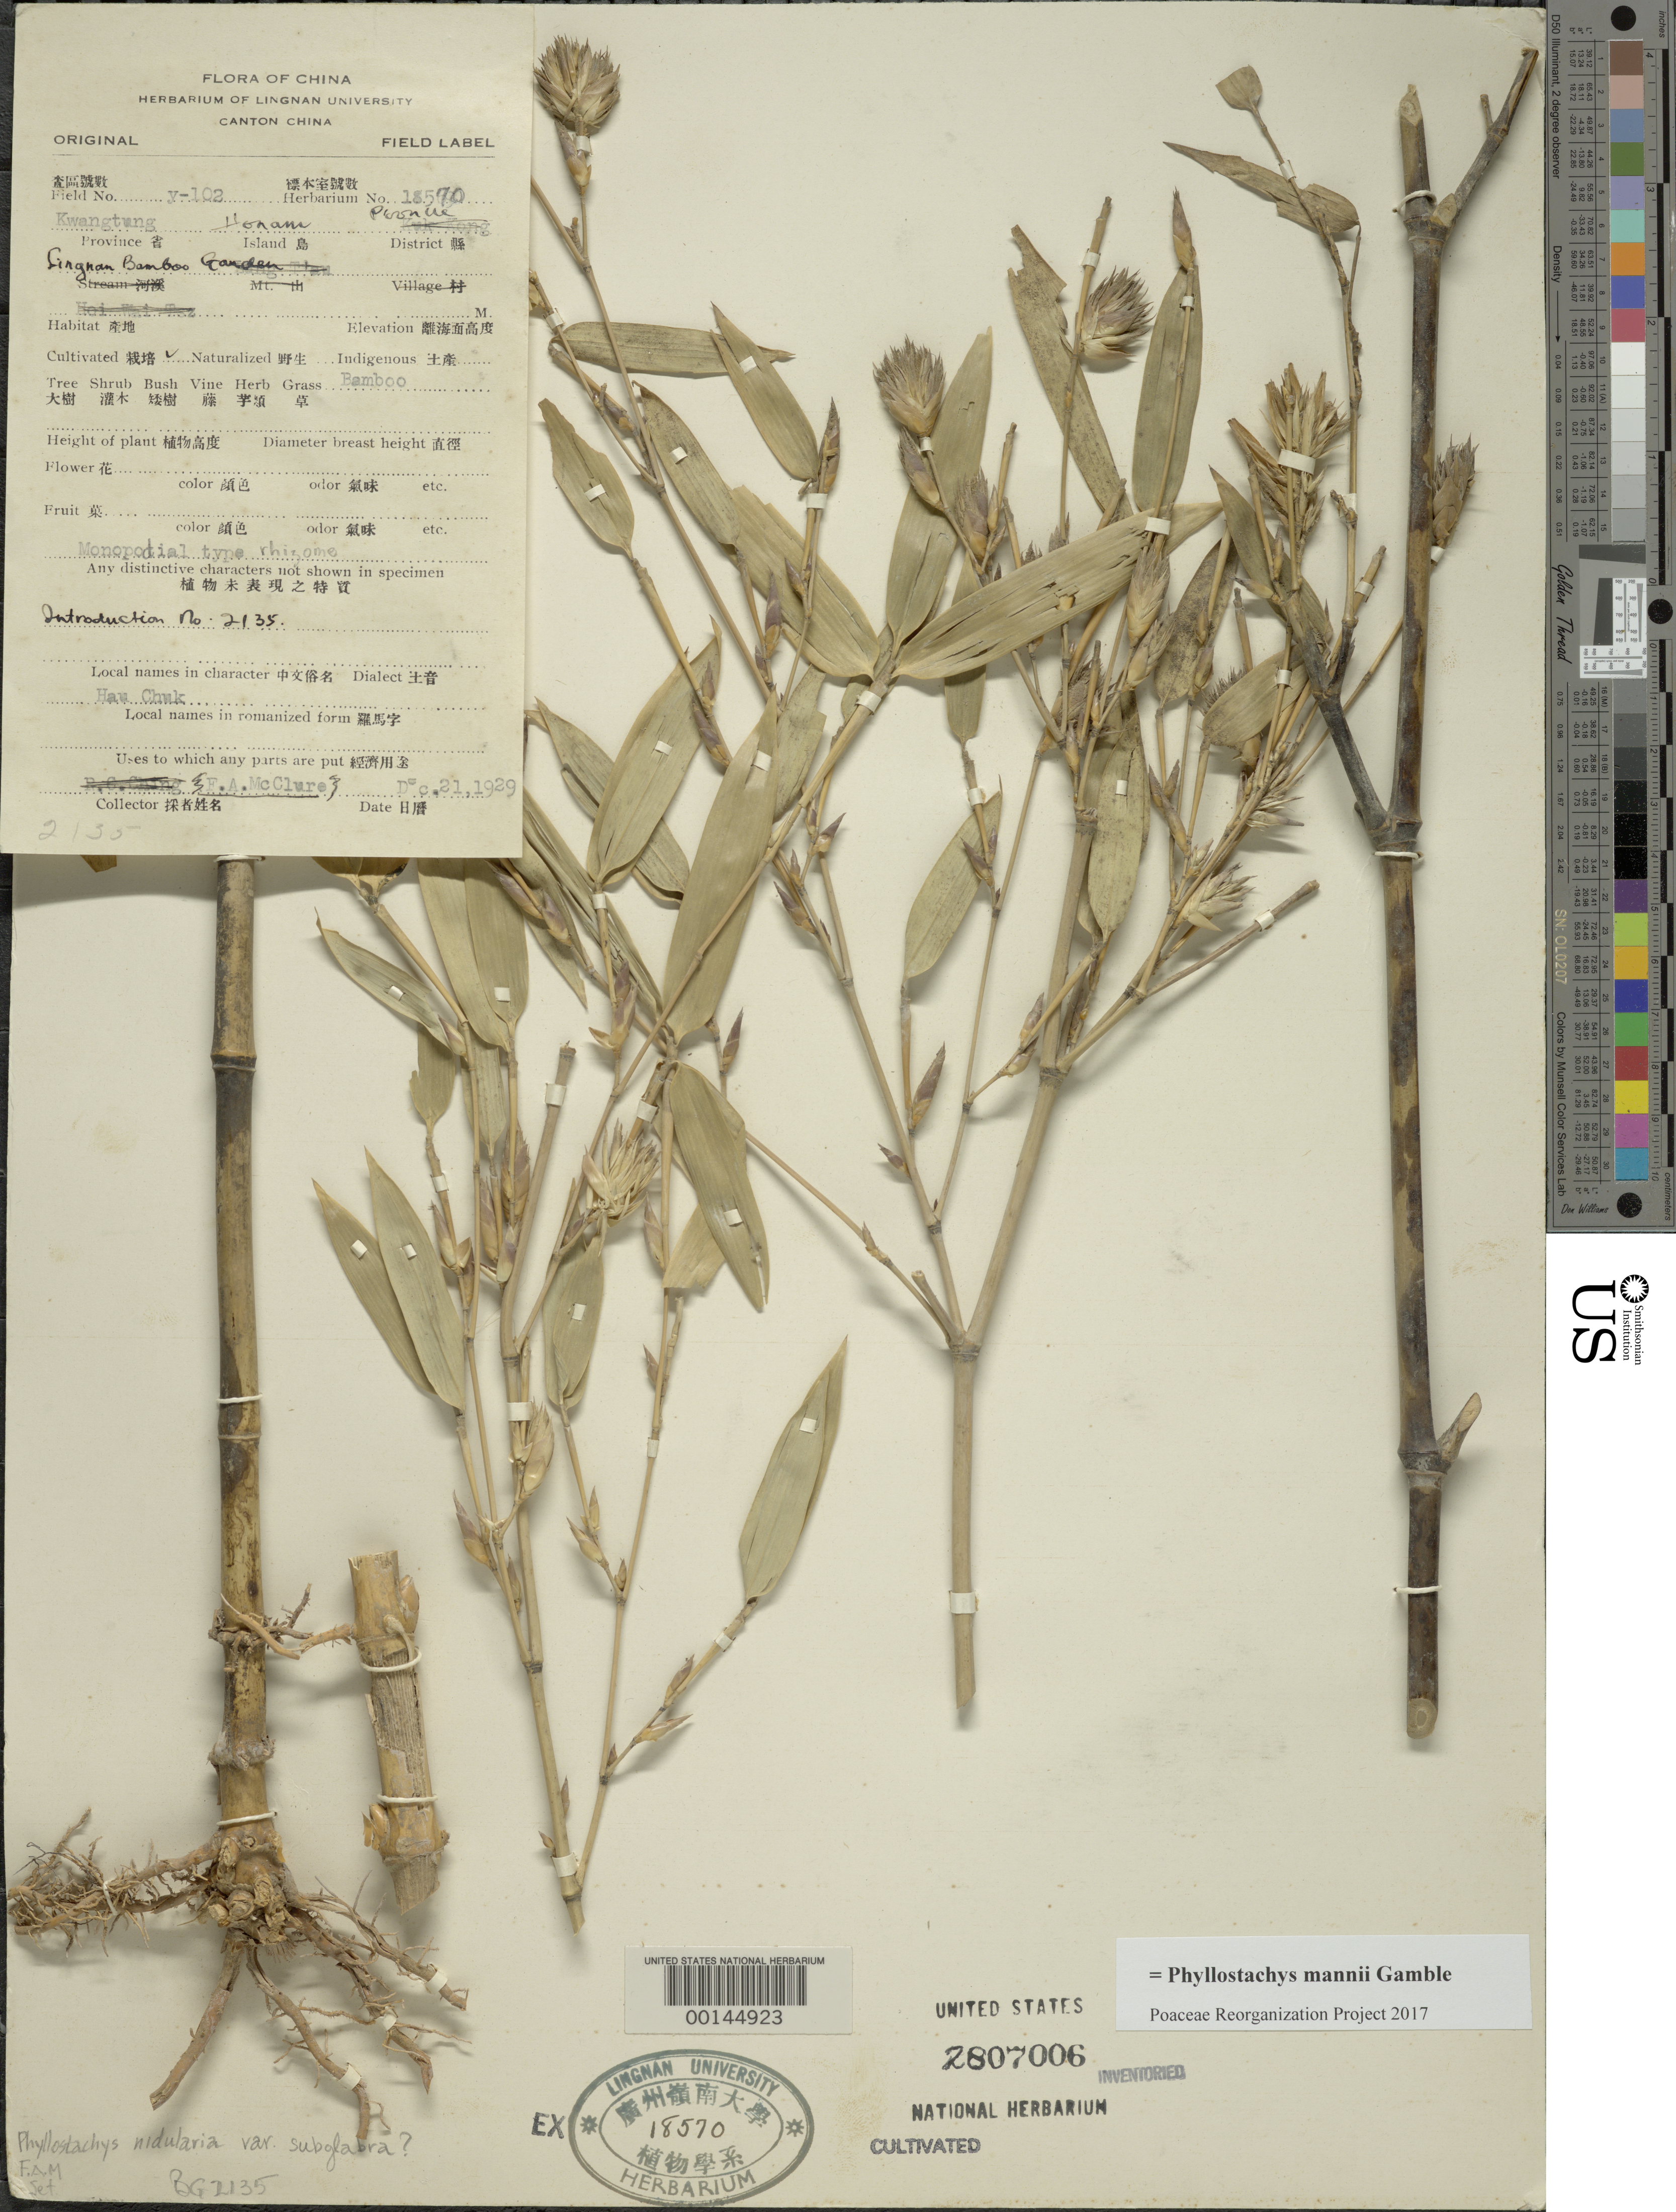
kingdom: Plantae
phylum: Tracheophyta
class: Liliopsida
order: Poales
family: Poaceae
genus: Phyllostachys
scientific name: Phyllostachys nidularia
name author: Munro ex Fenzi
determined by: Poaceae Reorganization Project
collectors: F. A. McClure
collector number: Y-102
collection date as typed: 21 Dec 1929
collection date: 1929-12-21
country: China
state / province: Guangdong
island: Honam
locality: Honan, poon ye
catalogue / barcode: US 2807006